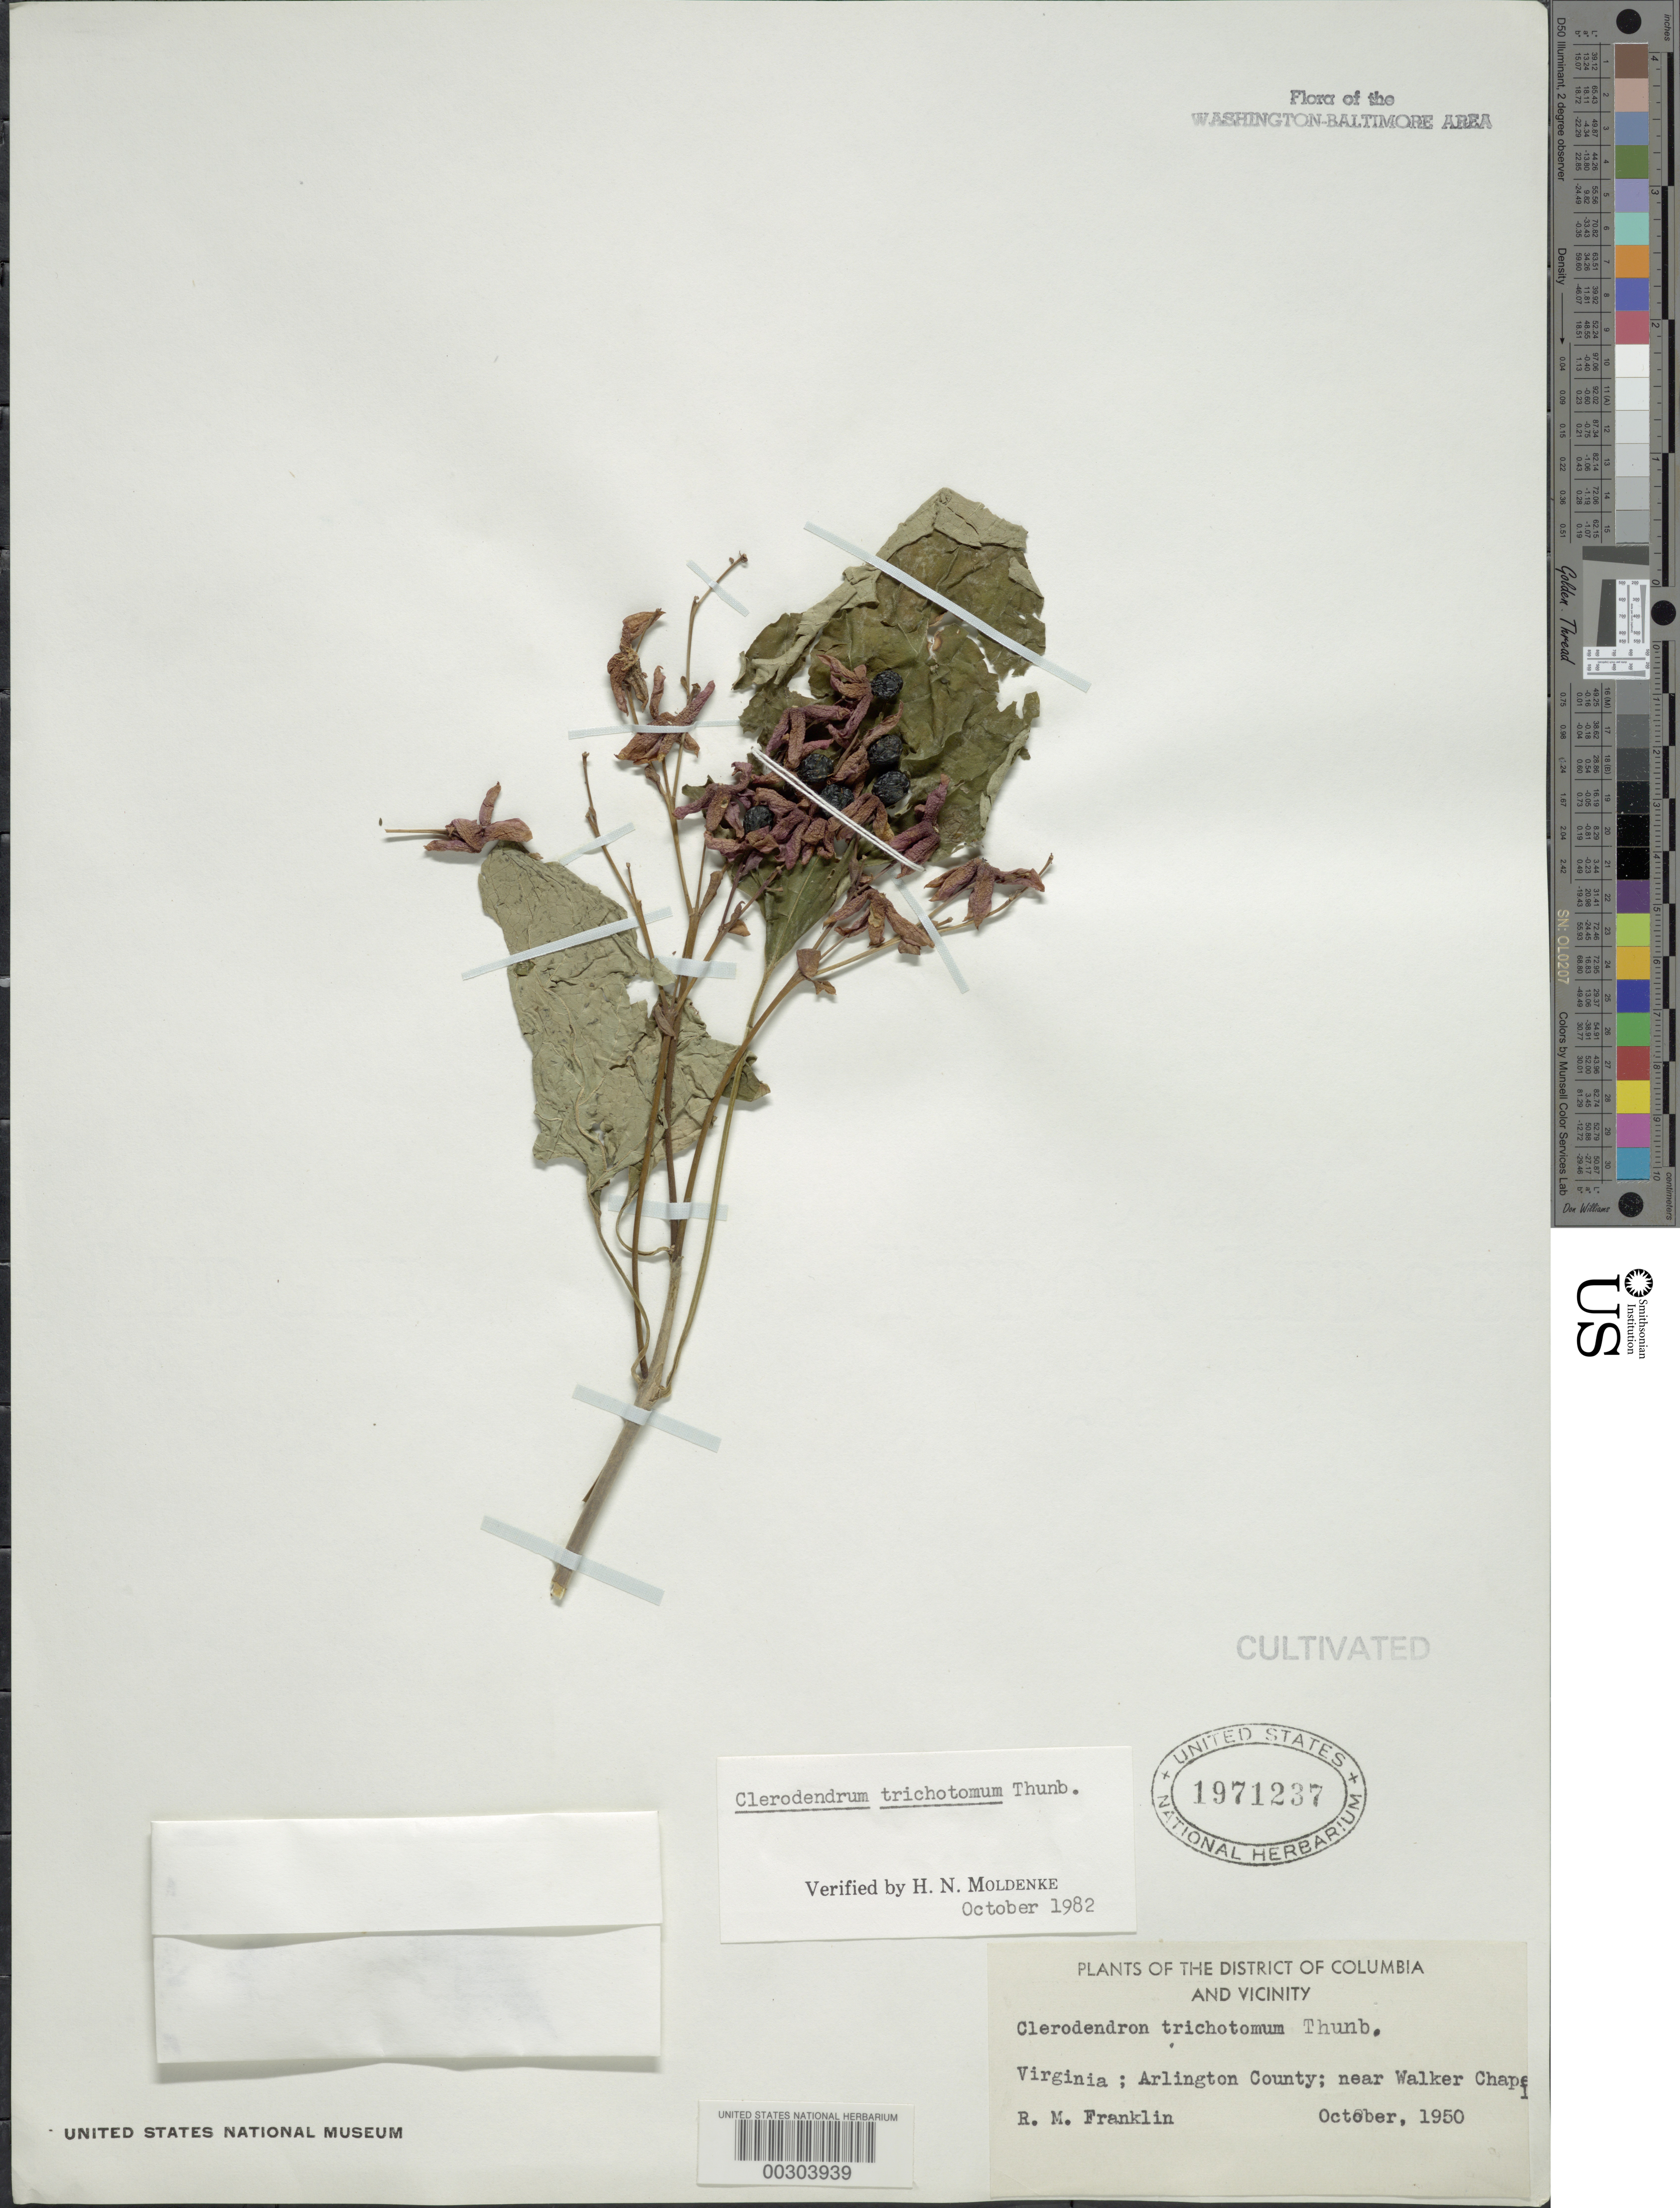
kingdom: Plantae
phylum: Tracheophyta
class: Magnoliopsida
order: Lamiales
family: Lamiaceae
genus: Clerodendrum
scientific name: Clerodendrum trichotomum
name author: Thunb.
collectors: R. Franklin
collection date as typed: Oct 1950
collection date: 1950-10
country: United States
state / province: Virginia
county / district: Arlington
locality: Near Walker Chapel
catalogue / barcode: US 1971237